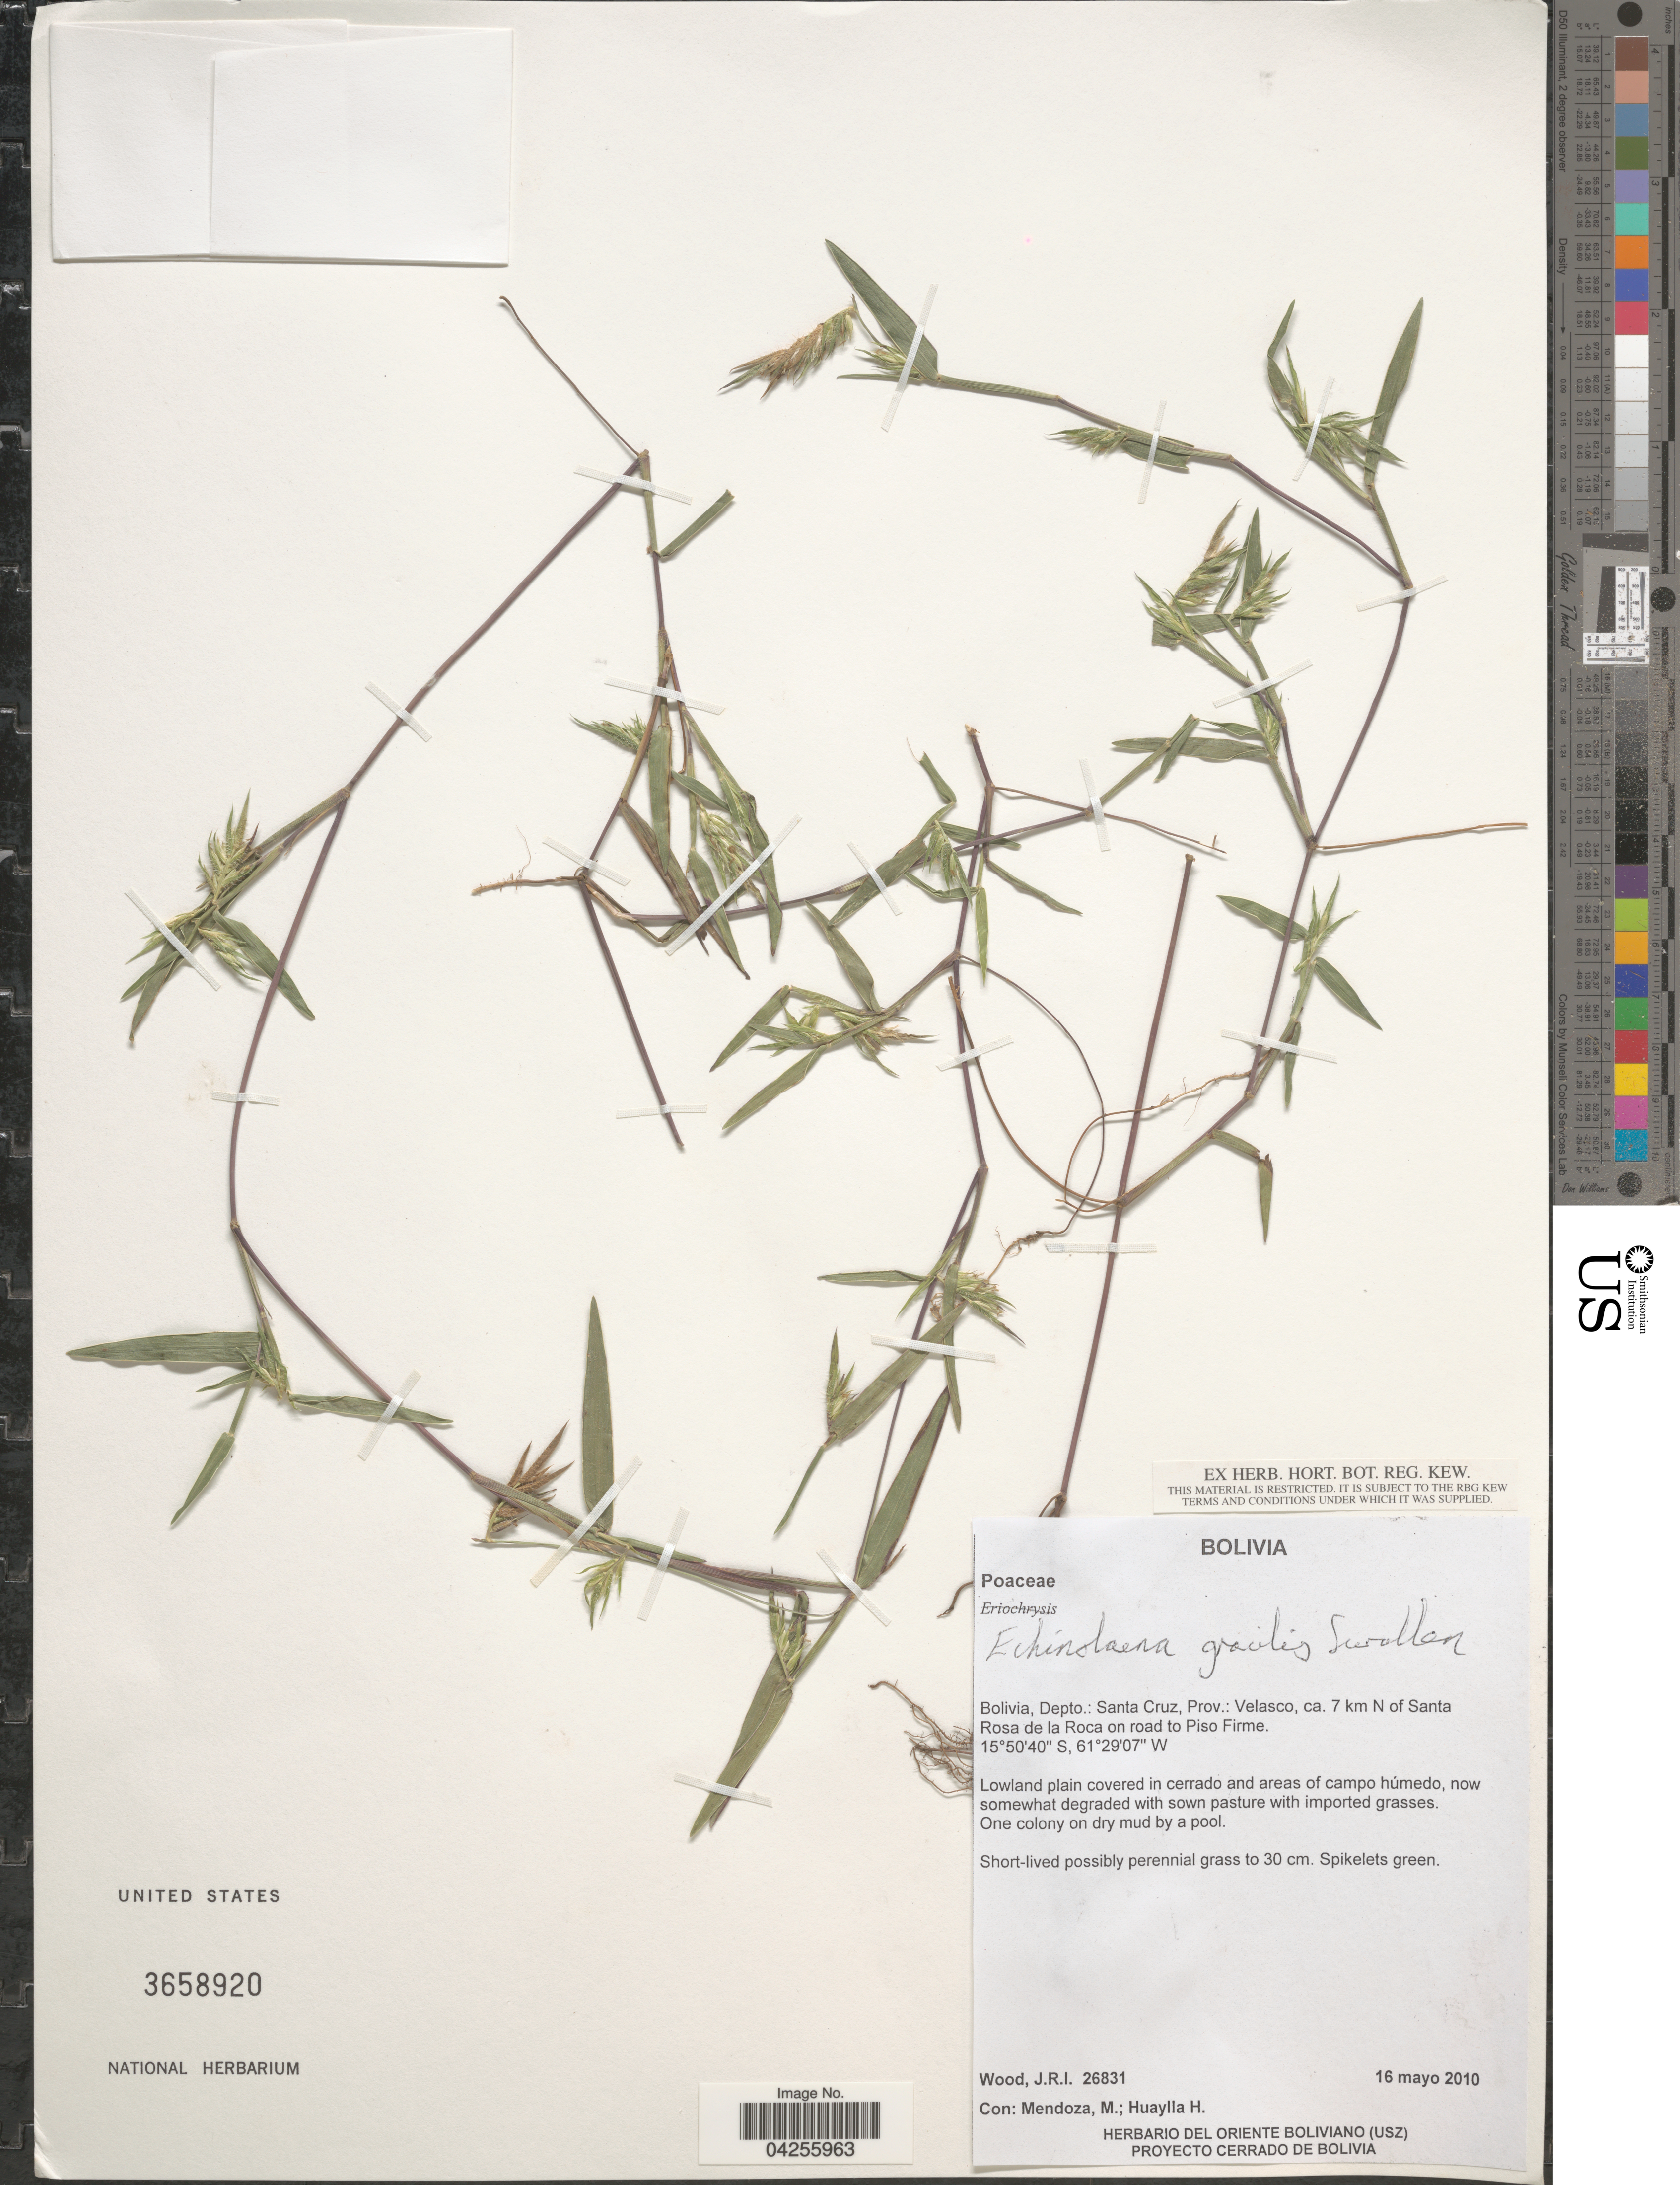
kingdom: Plantae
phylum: Tracheophyta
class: Liliopsida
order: Poales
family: Poaceae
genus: Echinolaena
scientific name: Echinolaena gracilis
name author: Swallen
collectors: J. R. I. Wood, M. Mendoza & H. Huaylla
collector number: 26831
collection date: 2010-05-16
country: Bolivia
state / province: Santa Cruz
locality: Depto.: Santa Cruz.: Velasco, ca. 7 km N of Santa Rosa de la Roca on road to Pismo Firme.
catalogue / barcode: US 3658920